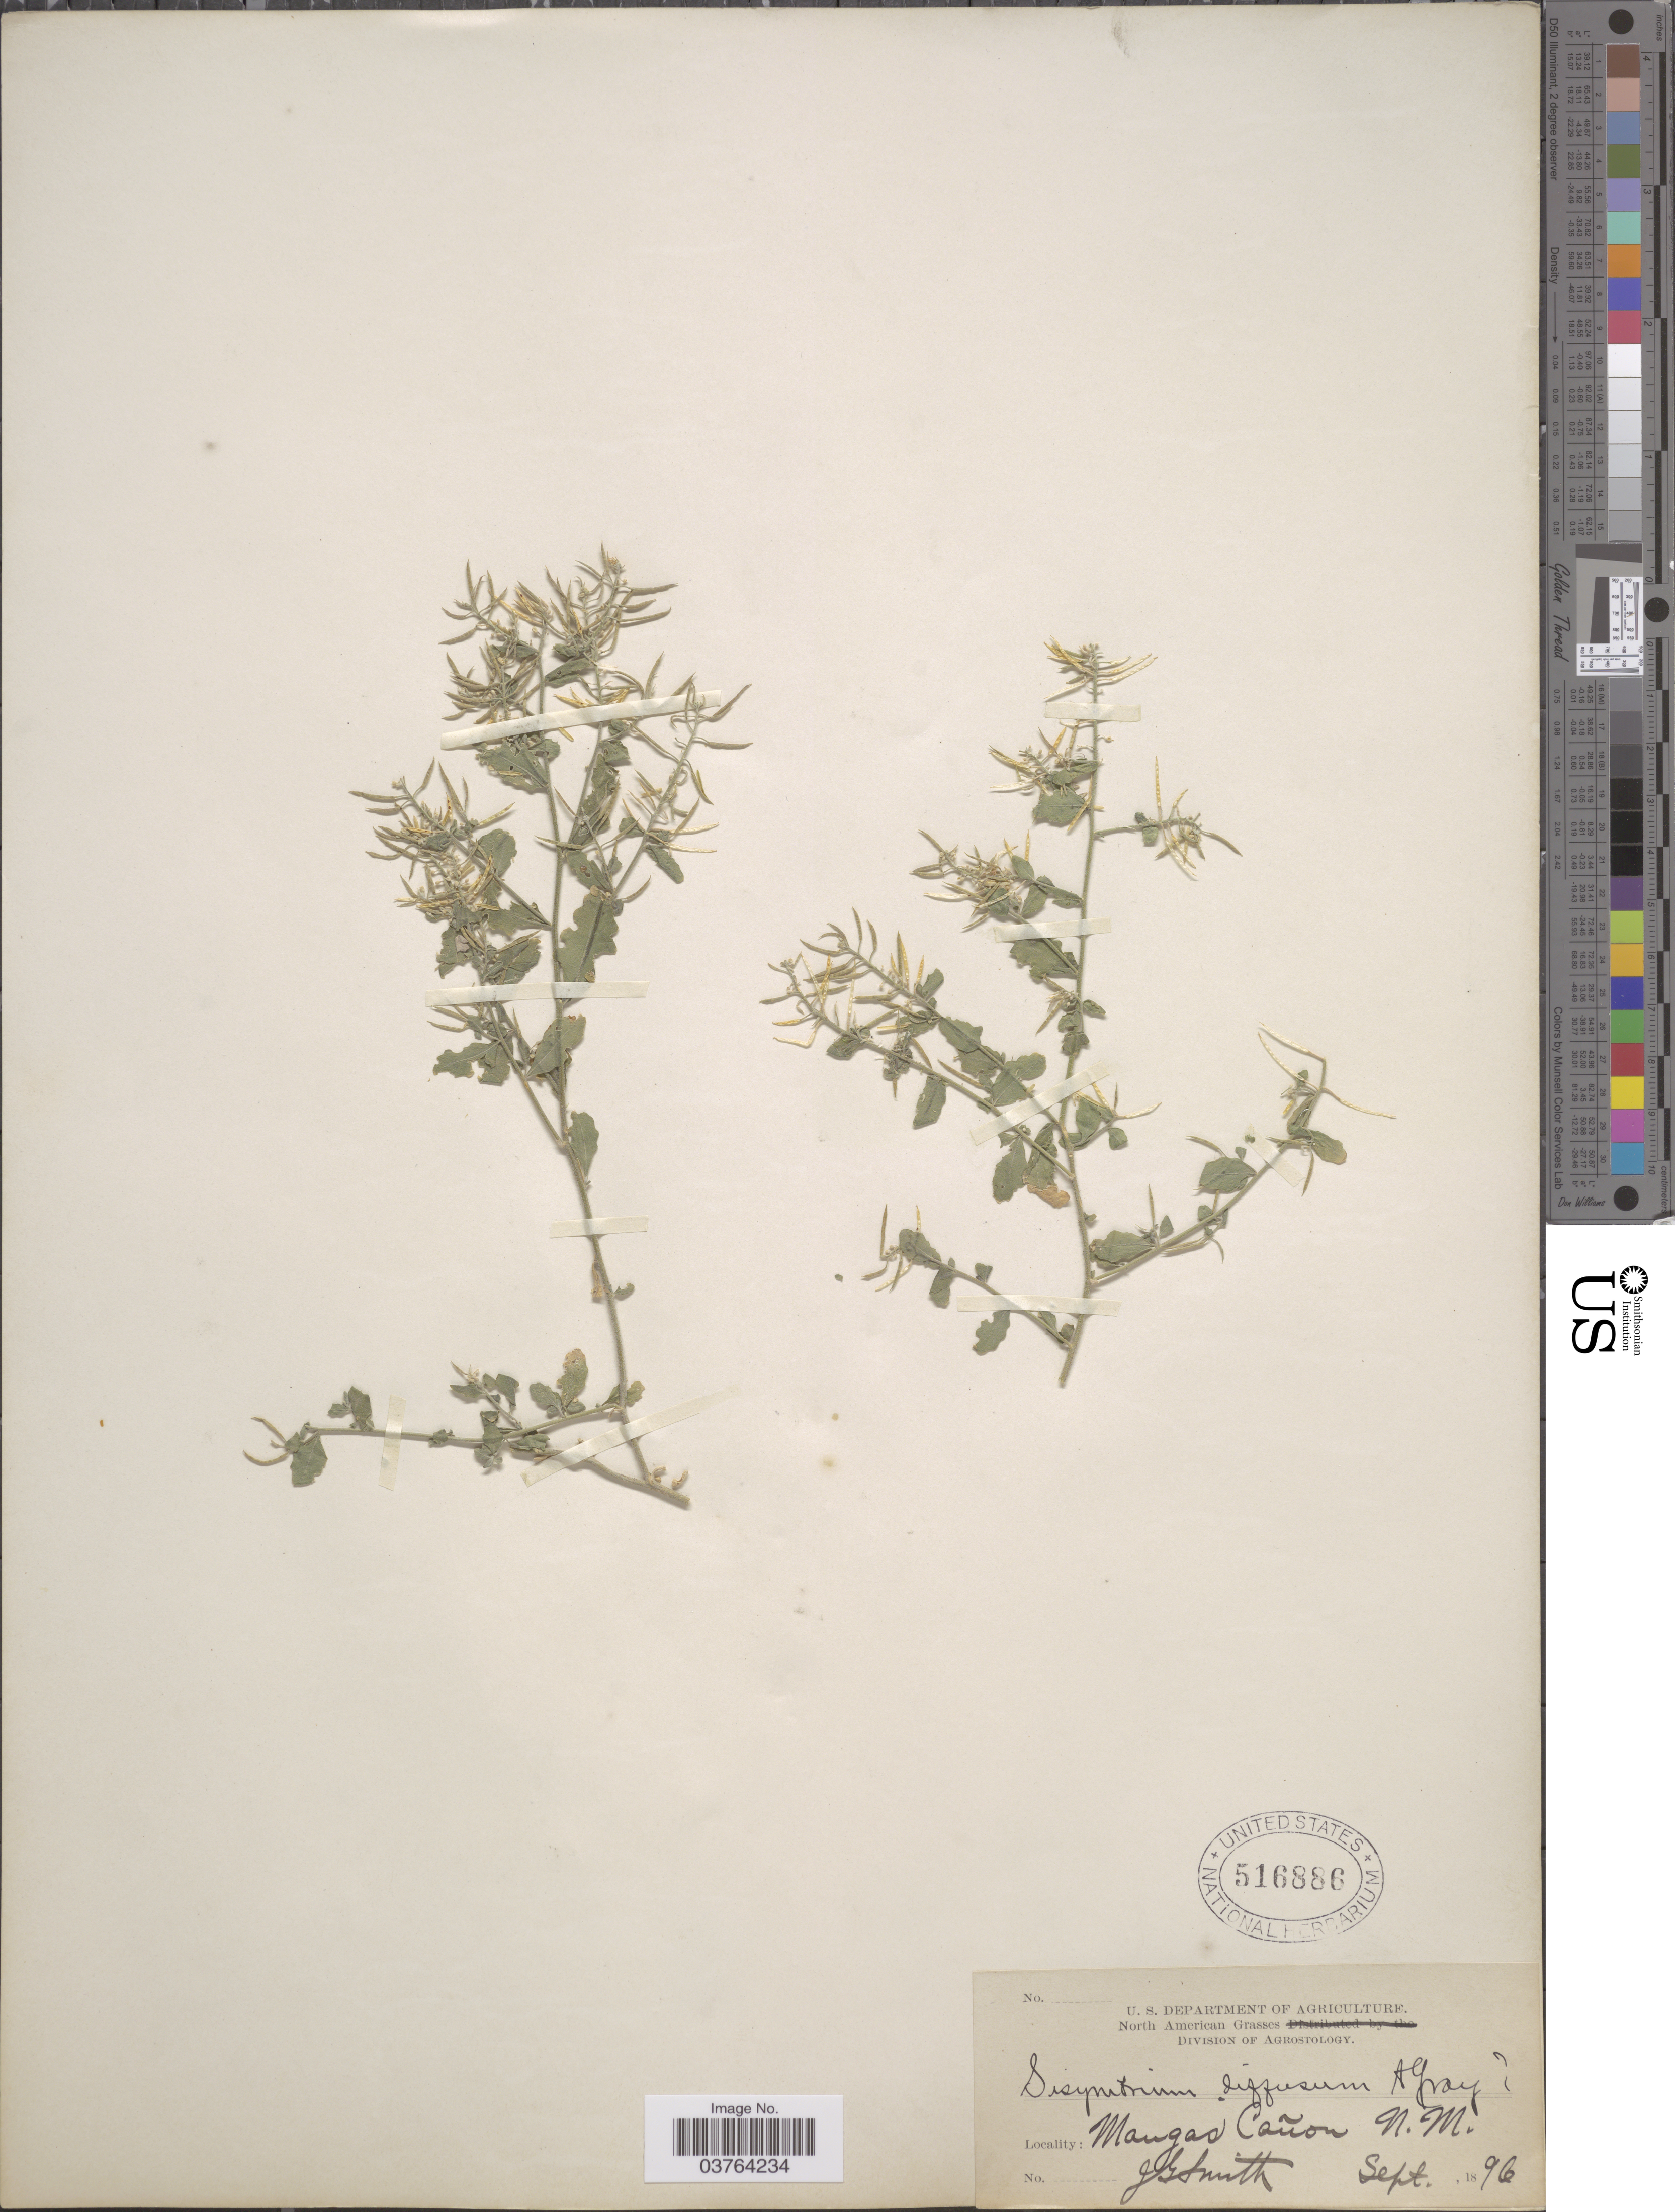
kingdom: Plantae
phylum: Tracheophyta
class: Magnoliopsida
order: Brassicales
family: Brassicaceae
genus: Halimolobos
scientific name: Halimolobos diffusa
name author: (A. Gray) O.E. Schulz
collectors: J. G. Smith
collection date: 1896-09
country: United States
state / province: New Mexico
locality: Mangas Cañon.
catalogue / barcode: US 516886